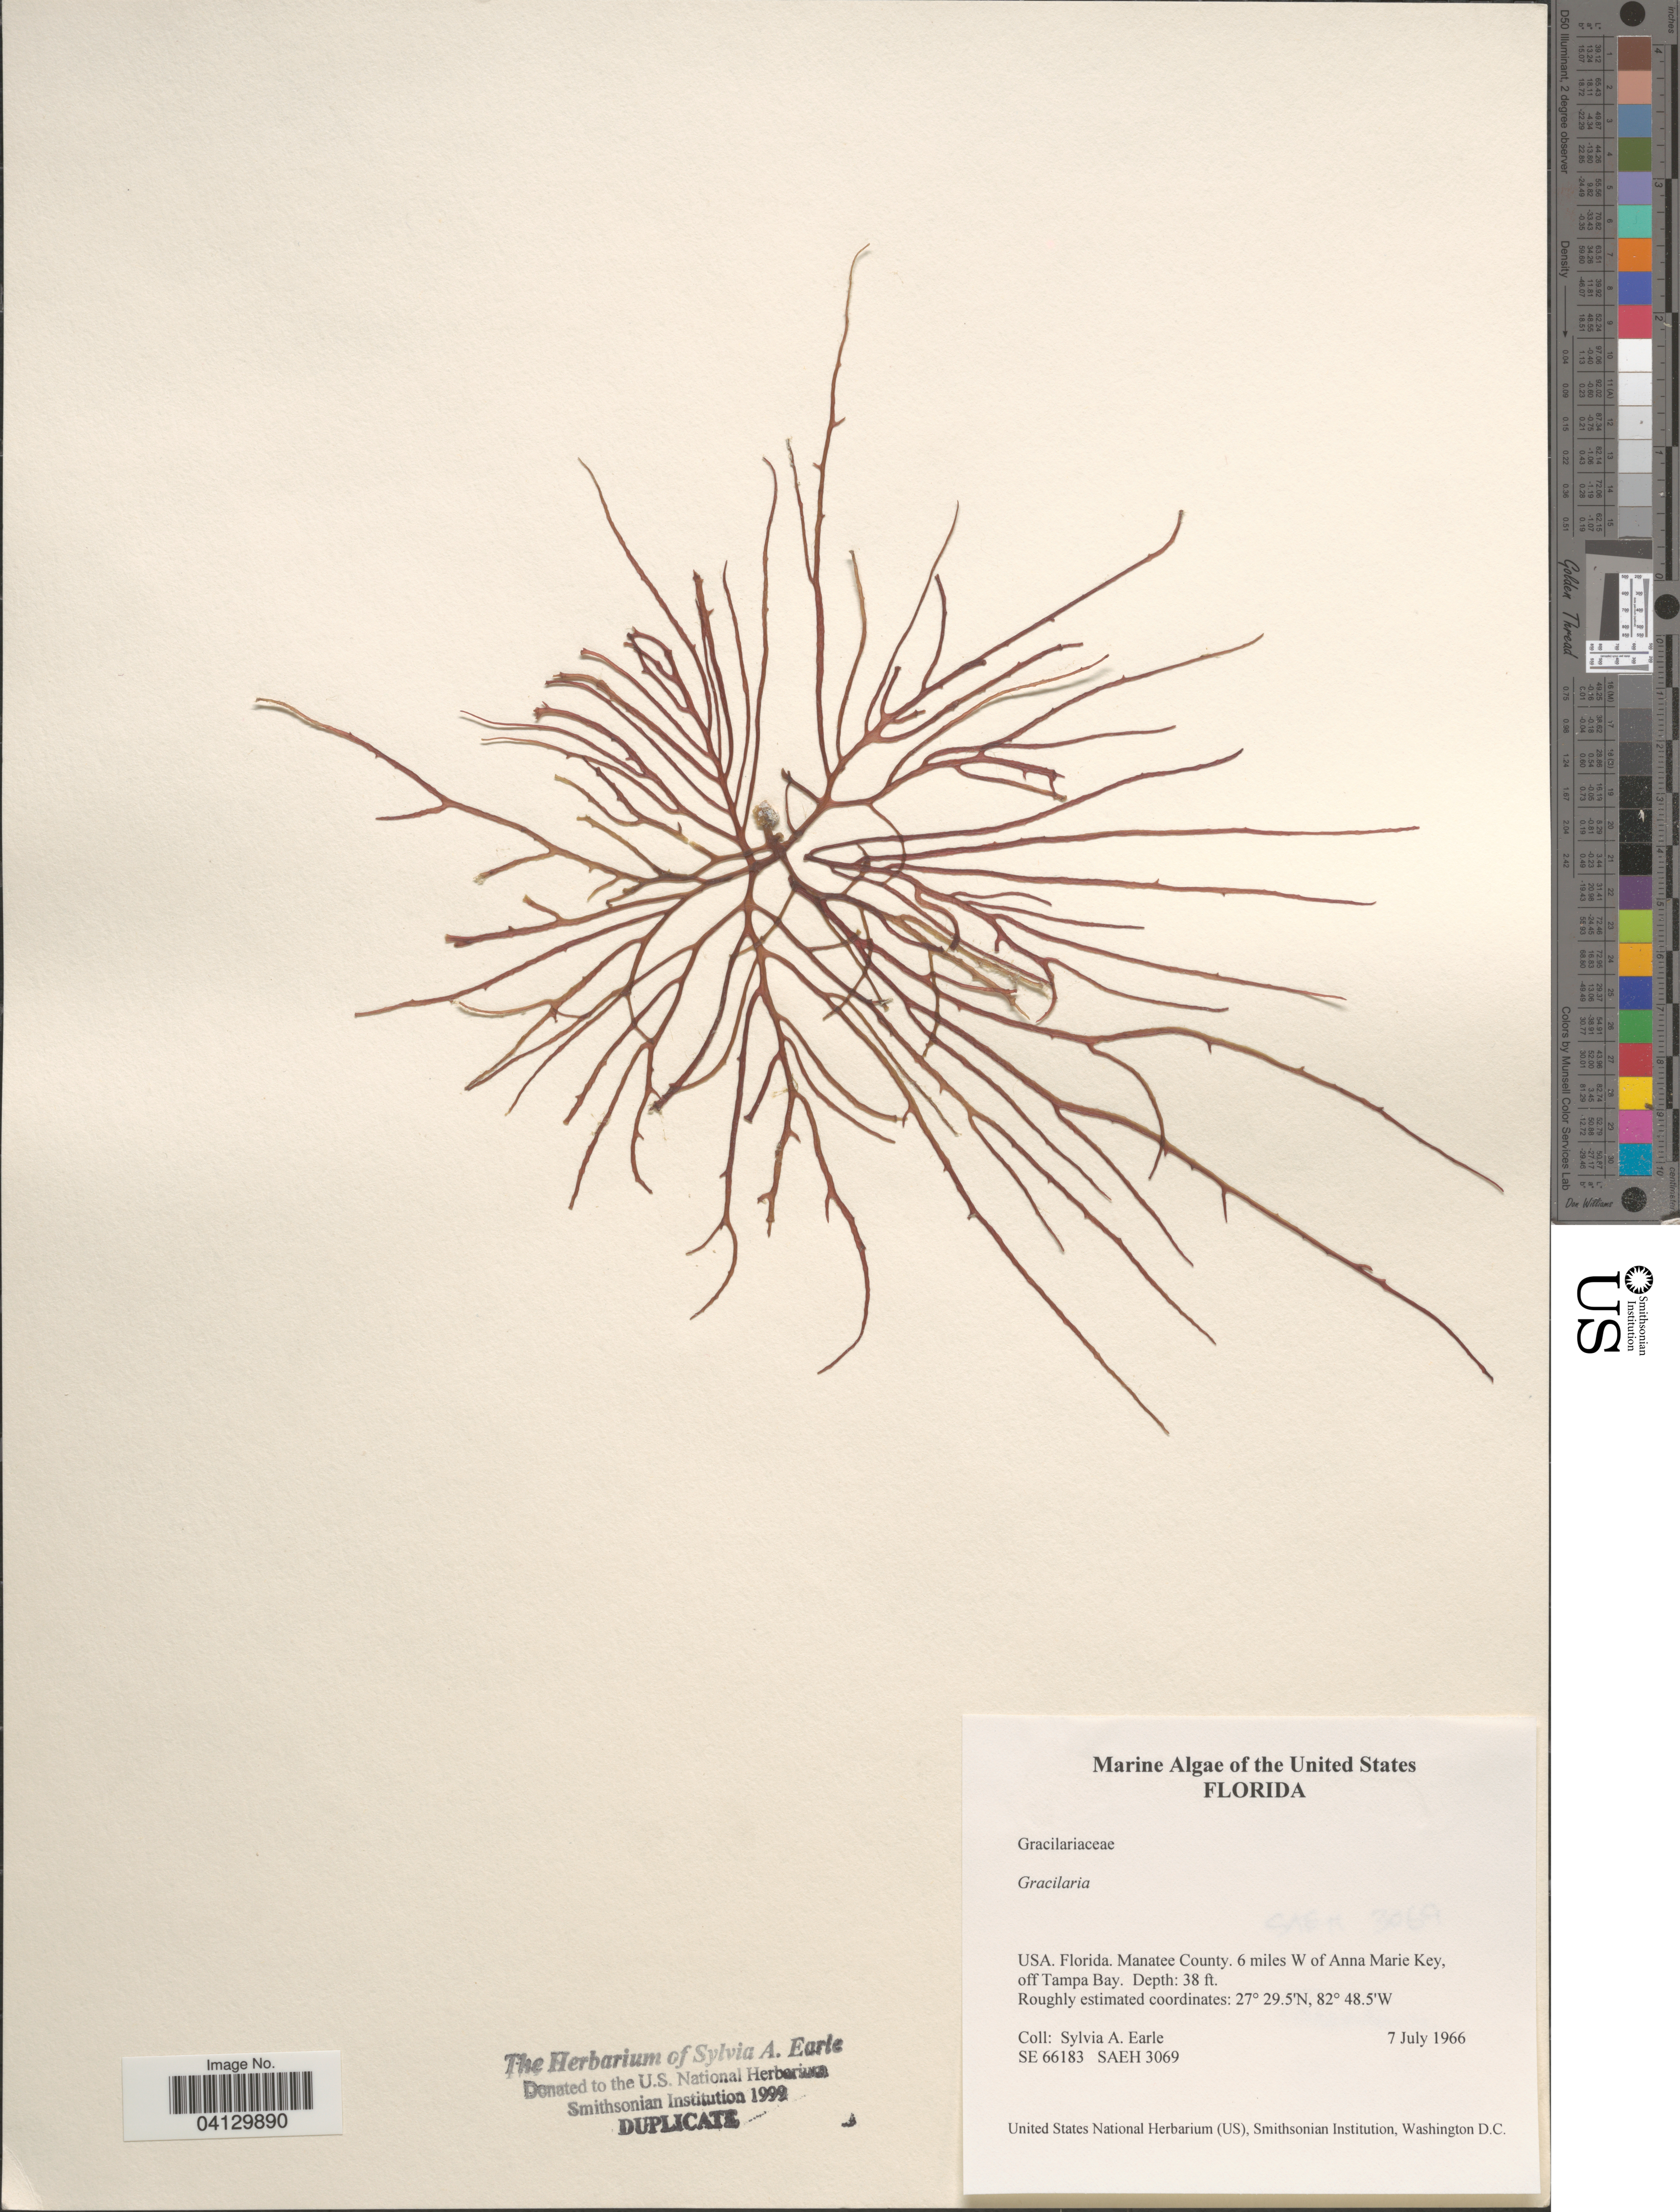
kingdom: Plantae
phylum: Rhodophyta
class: Florideophyceae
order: Gracilariales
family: Gracilariaceae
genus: Gracilaria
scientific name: Gracilaria sp.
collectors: S. A. Earle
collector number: SE66183/SAEH3069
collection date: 1966-07-07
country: United States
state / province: Florida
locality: Manatee County. 6 miles W of Anna Marie Key, off Tampa Bay.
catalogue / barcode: US 328705